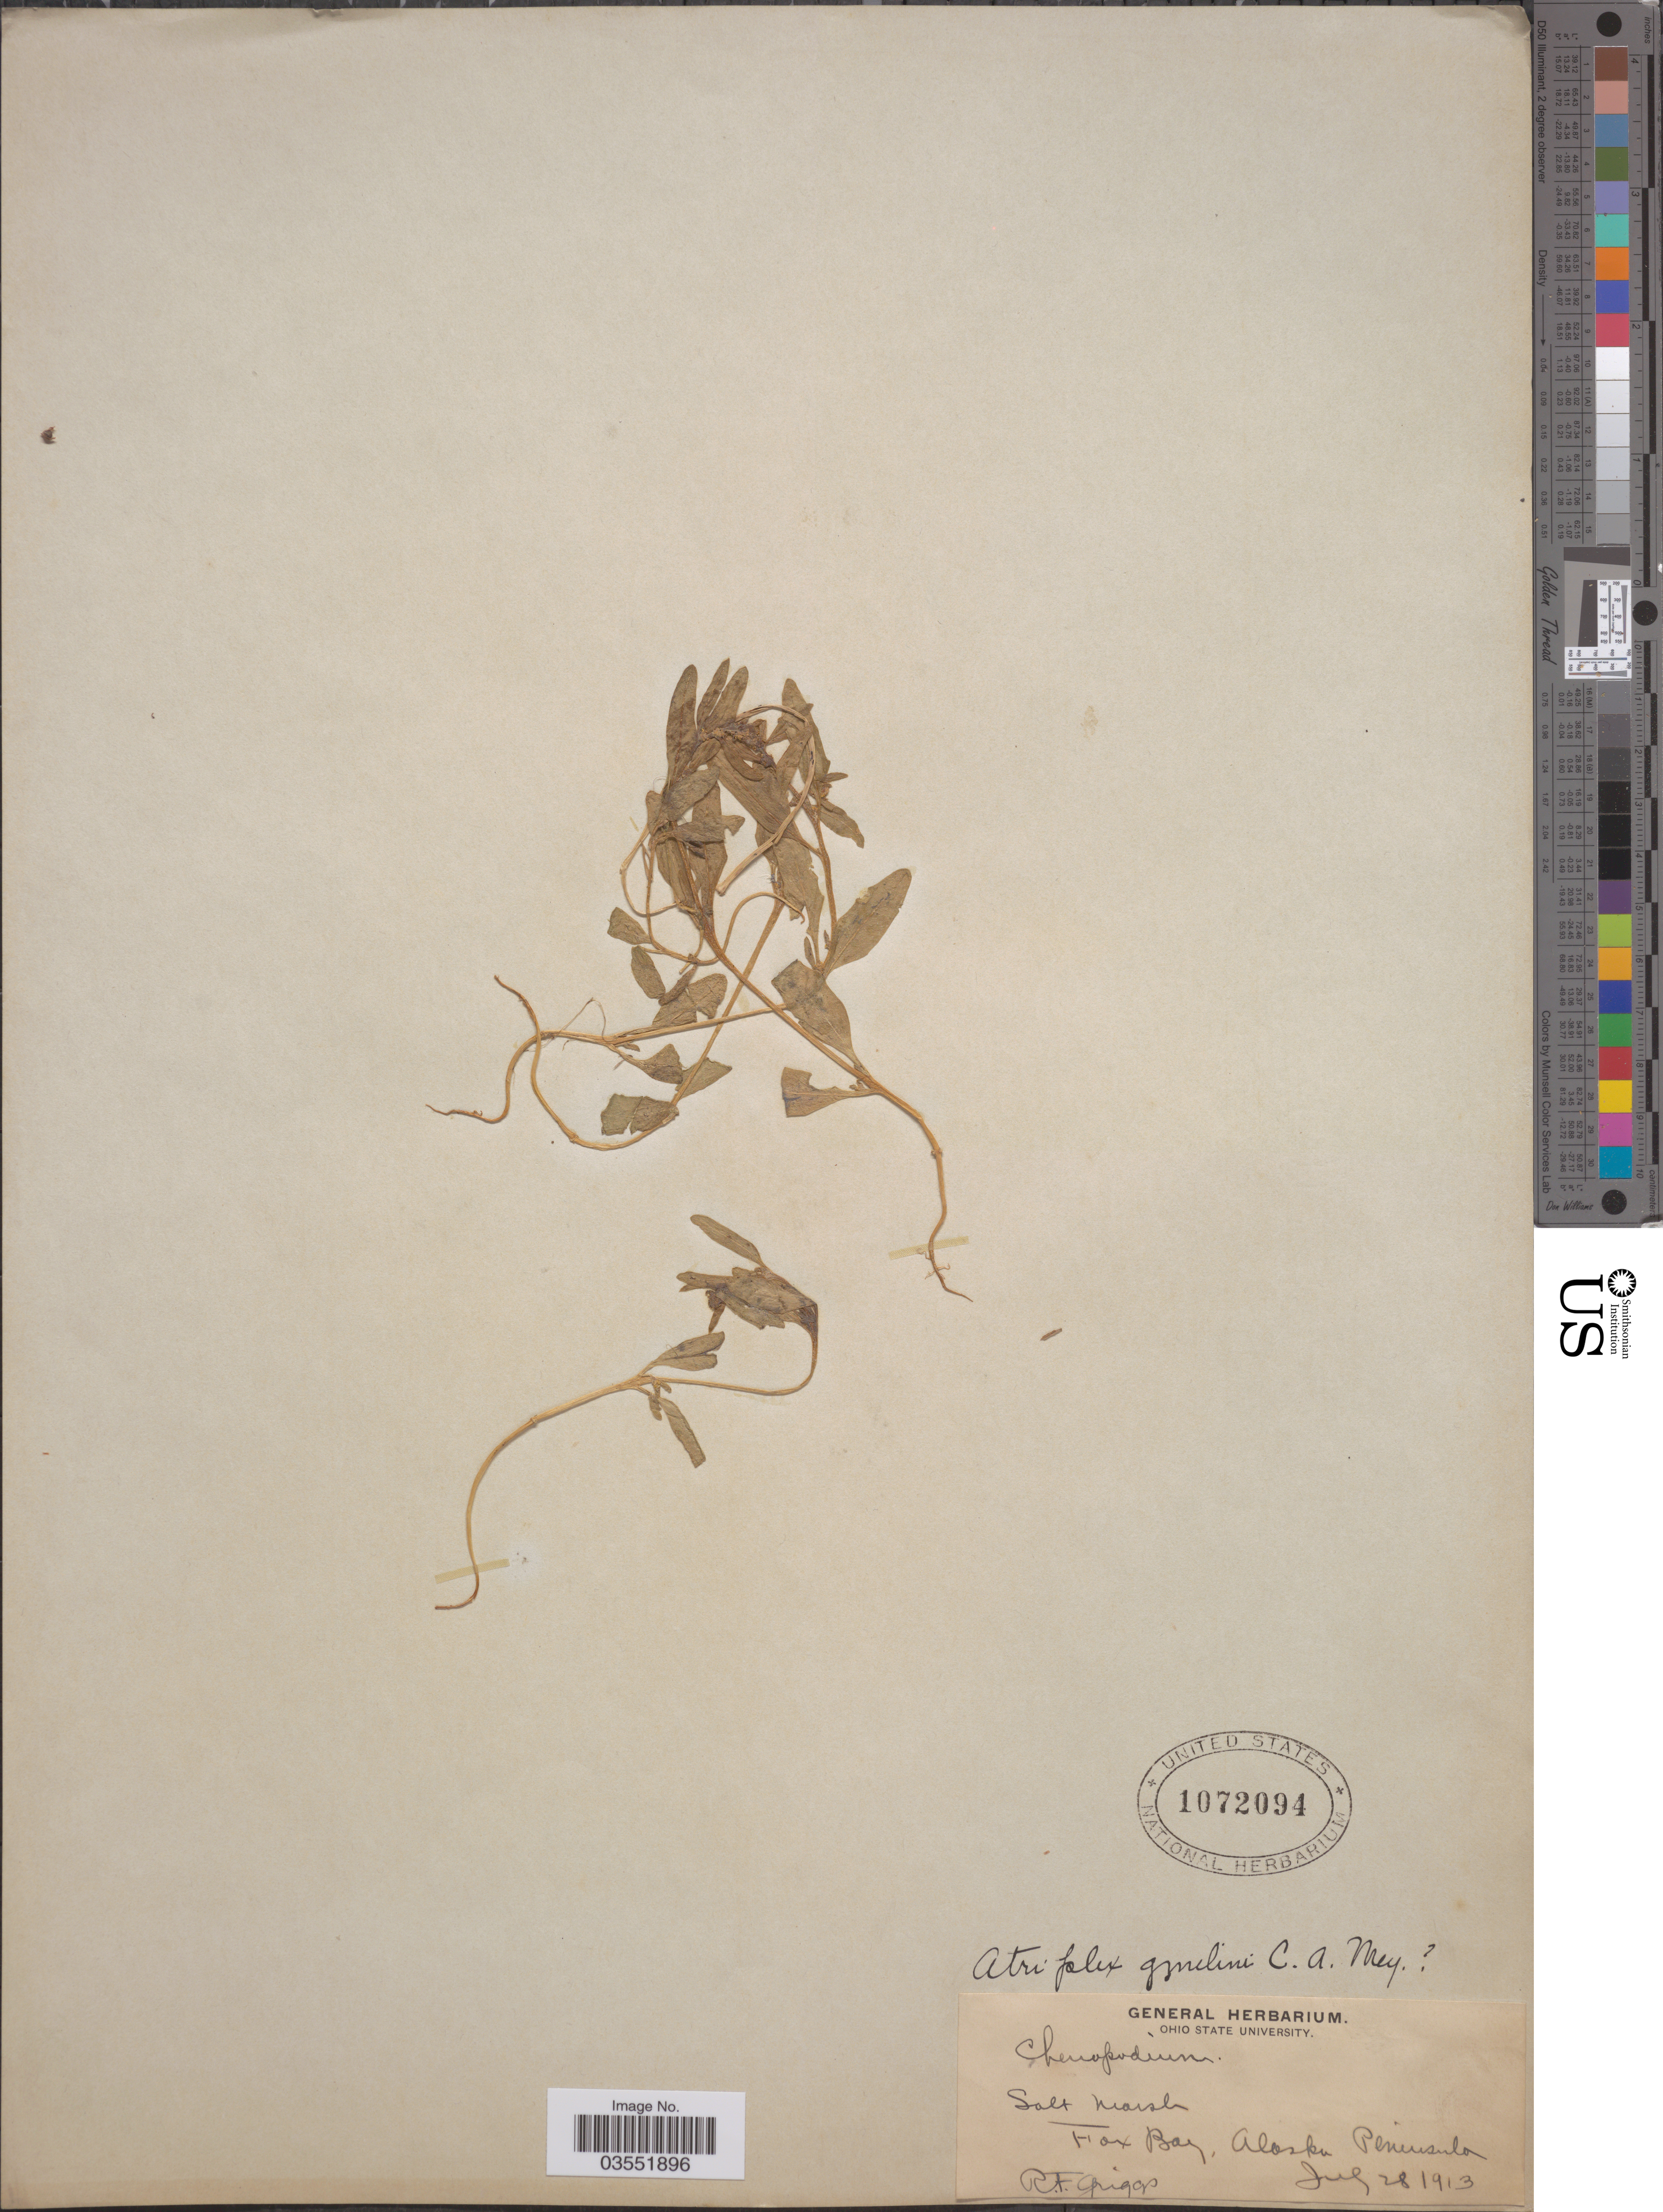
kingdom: Plantae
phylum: Tracheophyta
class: Magnoliopsida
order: Caryophyllales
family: Amaranthaceae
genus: Atriplex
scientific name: Atriplex gmelinii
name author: C.A. Mey. ex Bong.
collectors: R. F. Griggs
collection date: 1913-07-28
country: United States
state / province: Alaska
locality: Fox Bay, Alaska Peninsula.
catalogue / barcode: US 1072094